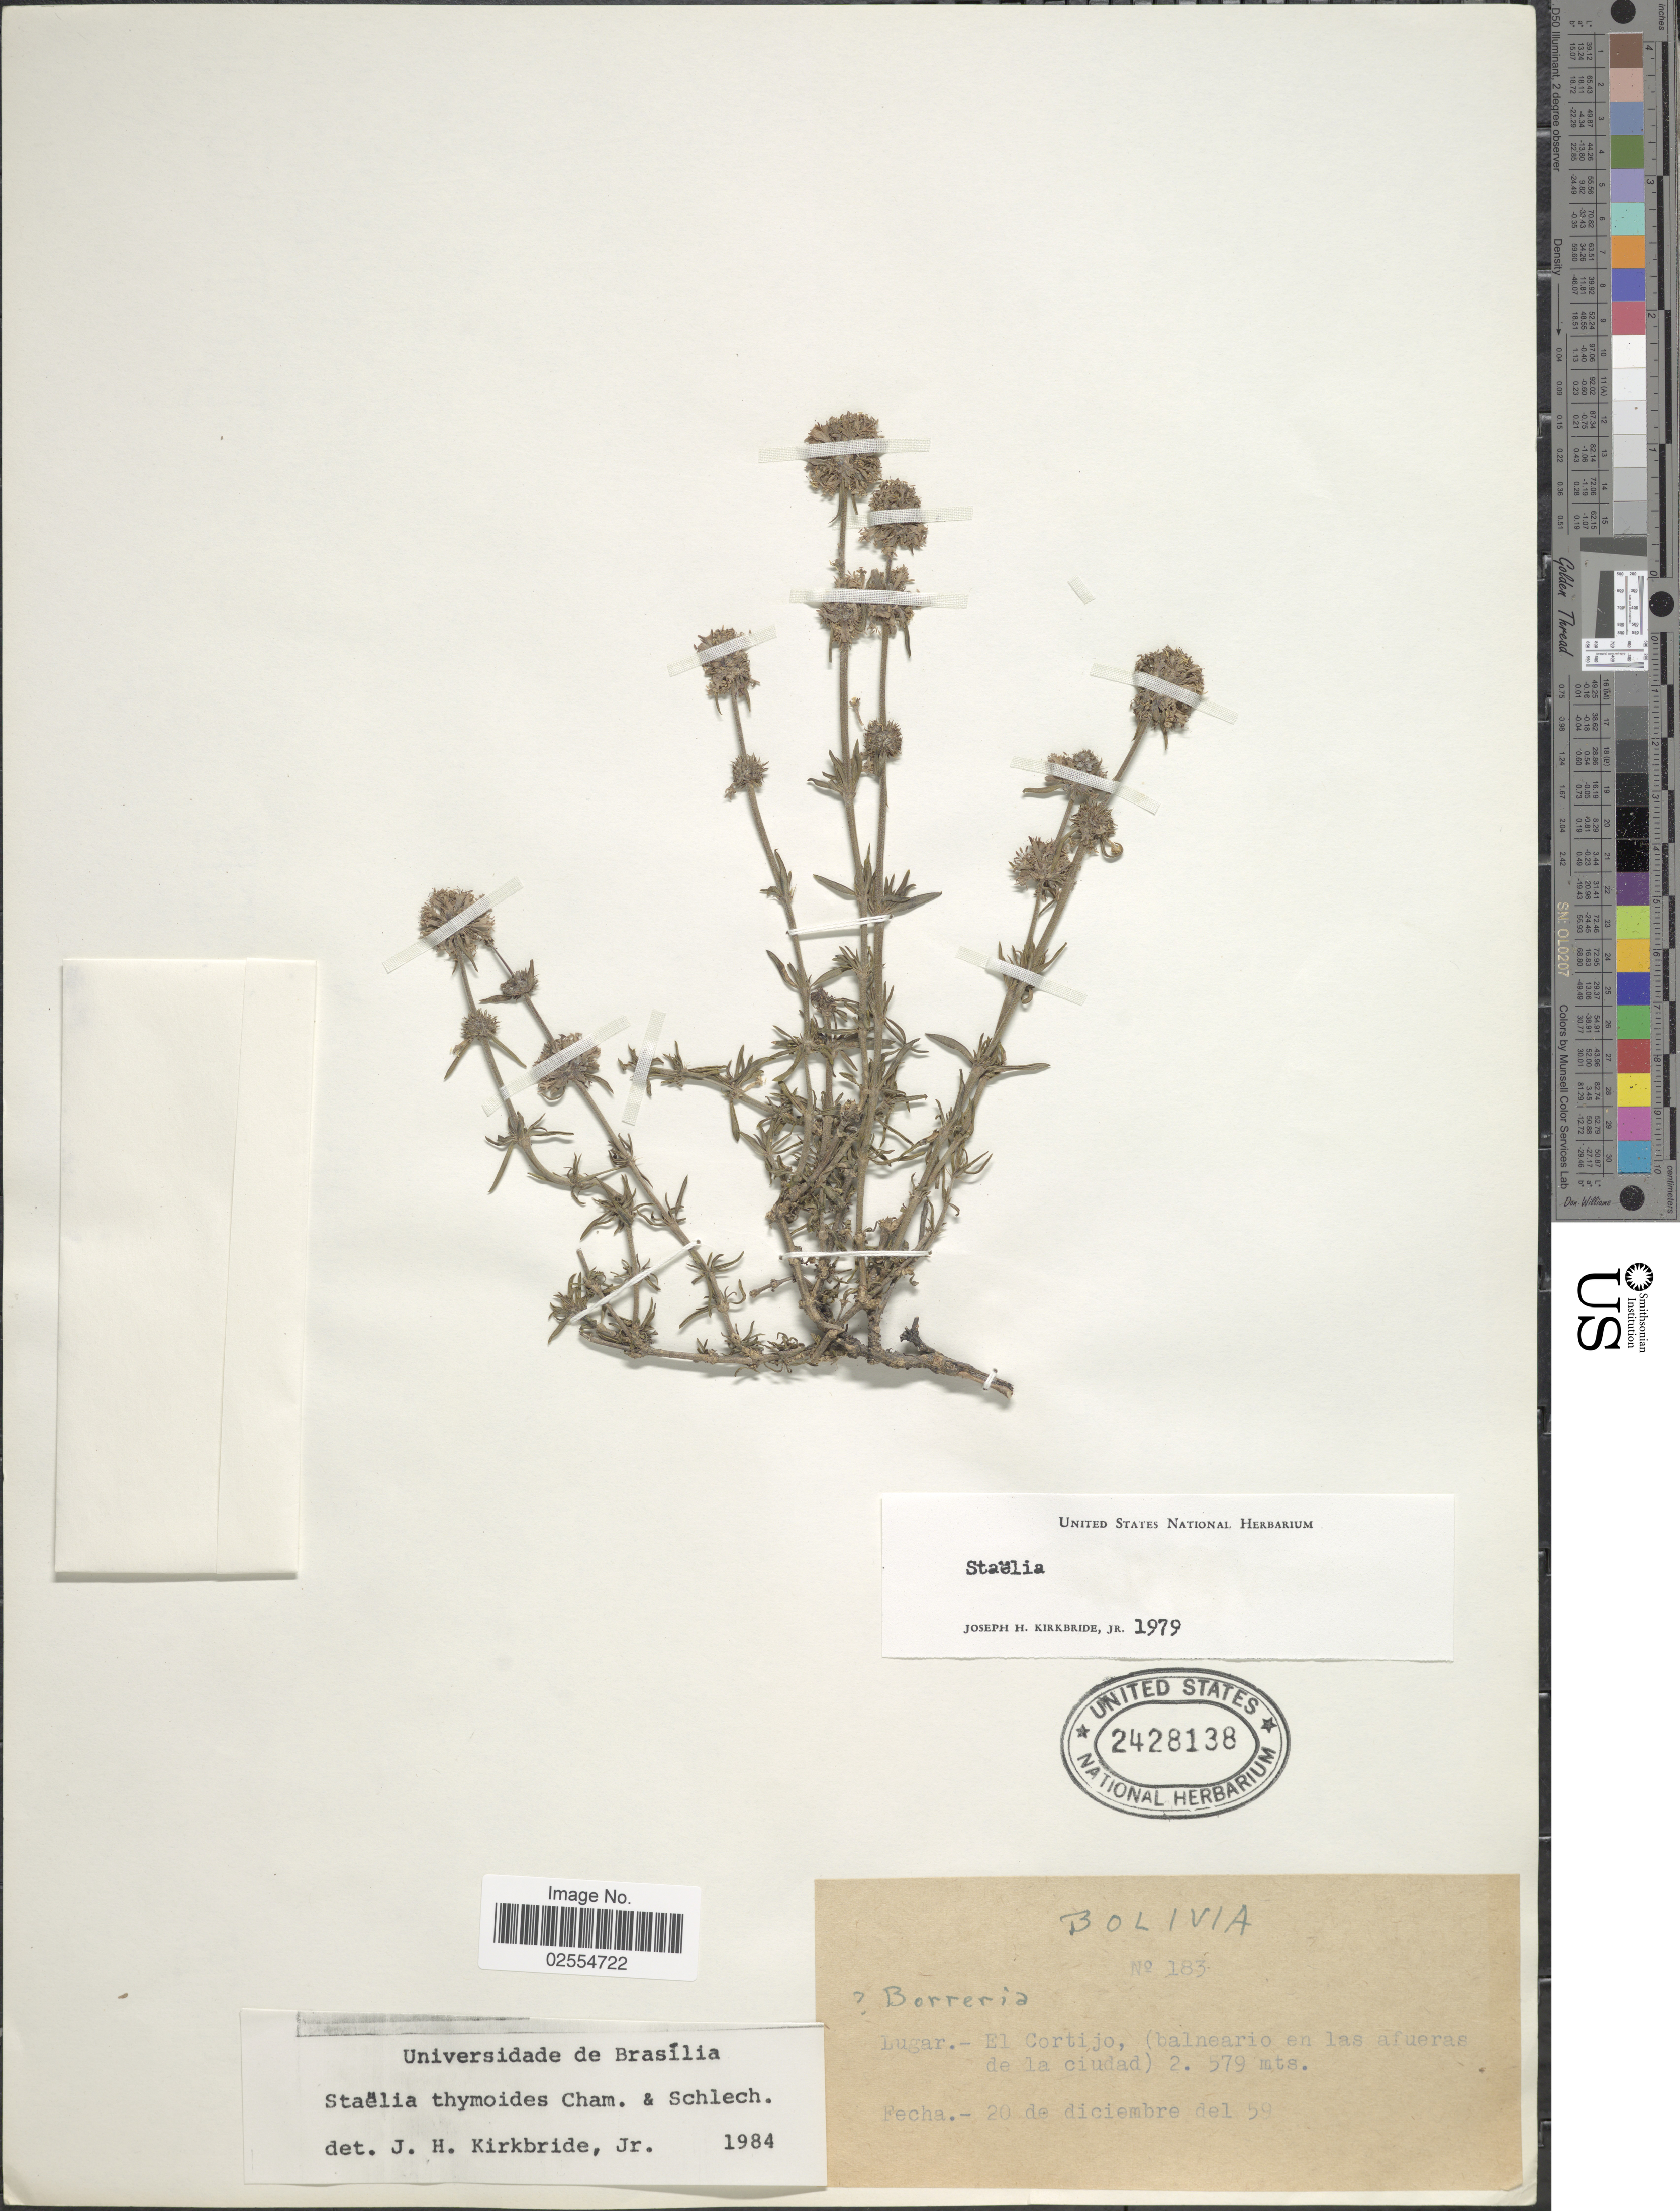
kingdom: Plantae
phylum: Tracheophyta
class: Magnoliopsida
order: Gentianales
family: Rubiaceae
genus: Staelia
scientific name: Staelia thymoides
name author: Cham. & Schltdl.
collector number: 183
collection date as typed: Transcribed d/m/y: 20/12/59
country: Bolivia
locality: Lugar.-El Cortijo, (balneario en las afueras de la ciudad)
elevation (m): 2579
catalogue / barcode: US 2428138